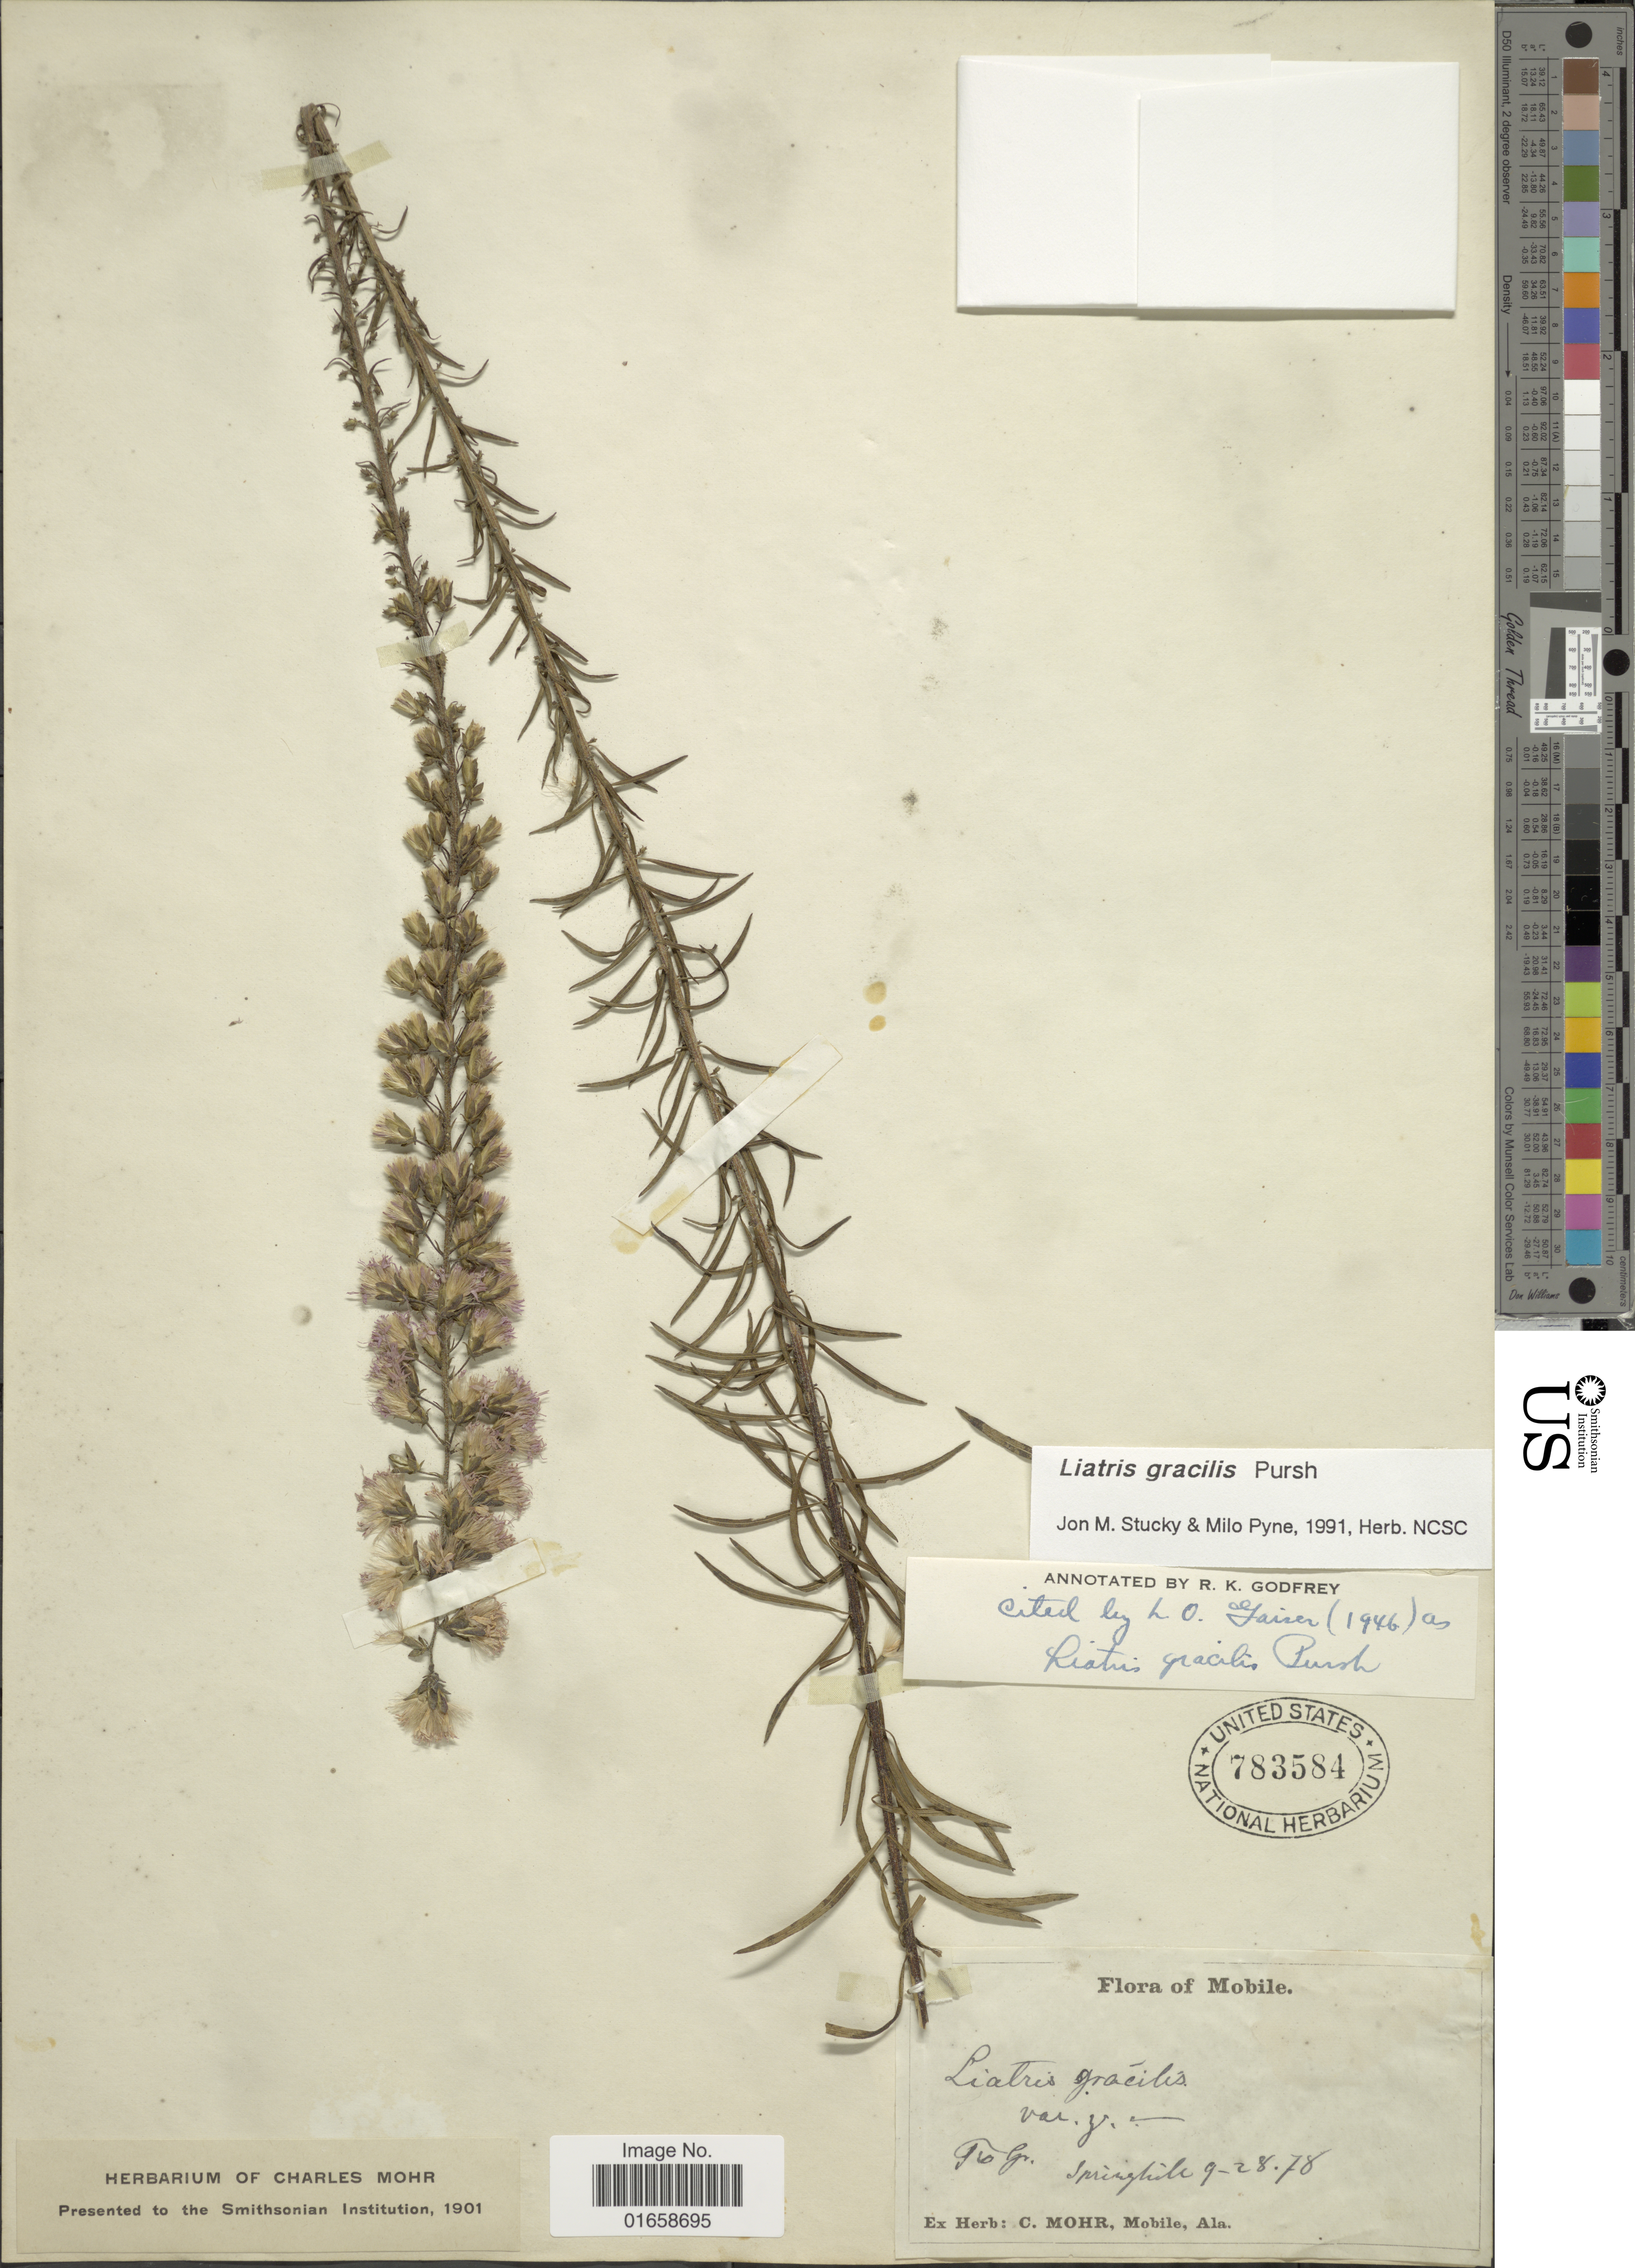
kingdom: Plantae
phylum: Tracheophyta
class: Magnoliopsida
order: Asterales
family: Asteraceae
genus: Liatris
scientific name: Liatris gracilis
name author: Pursh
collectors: ex herb. C. Mohr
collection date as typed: Transcribed d/m/y: 28/9/78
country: United States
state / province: Alabama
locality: Mobile, Springhill.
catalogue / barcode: US 783584